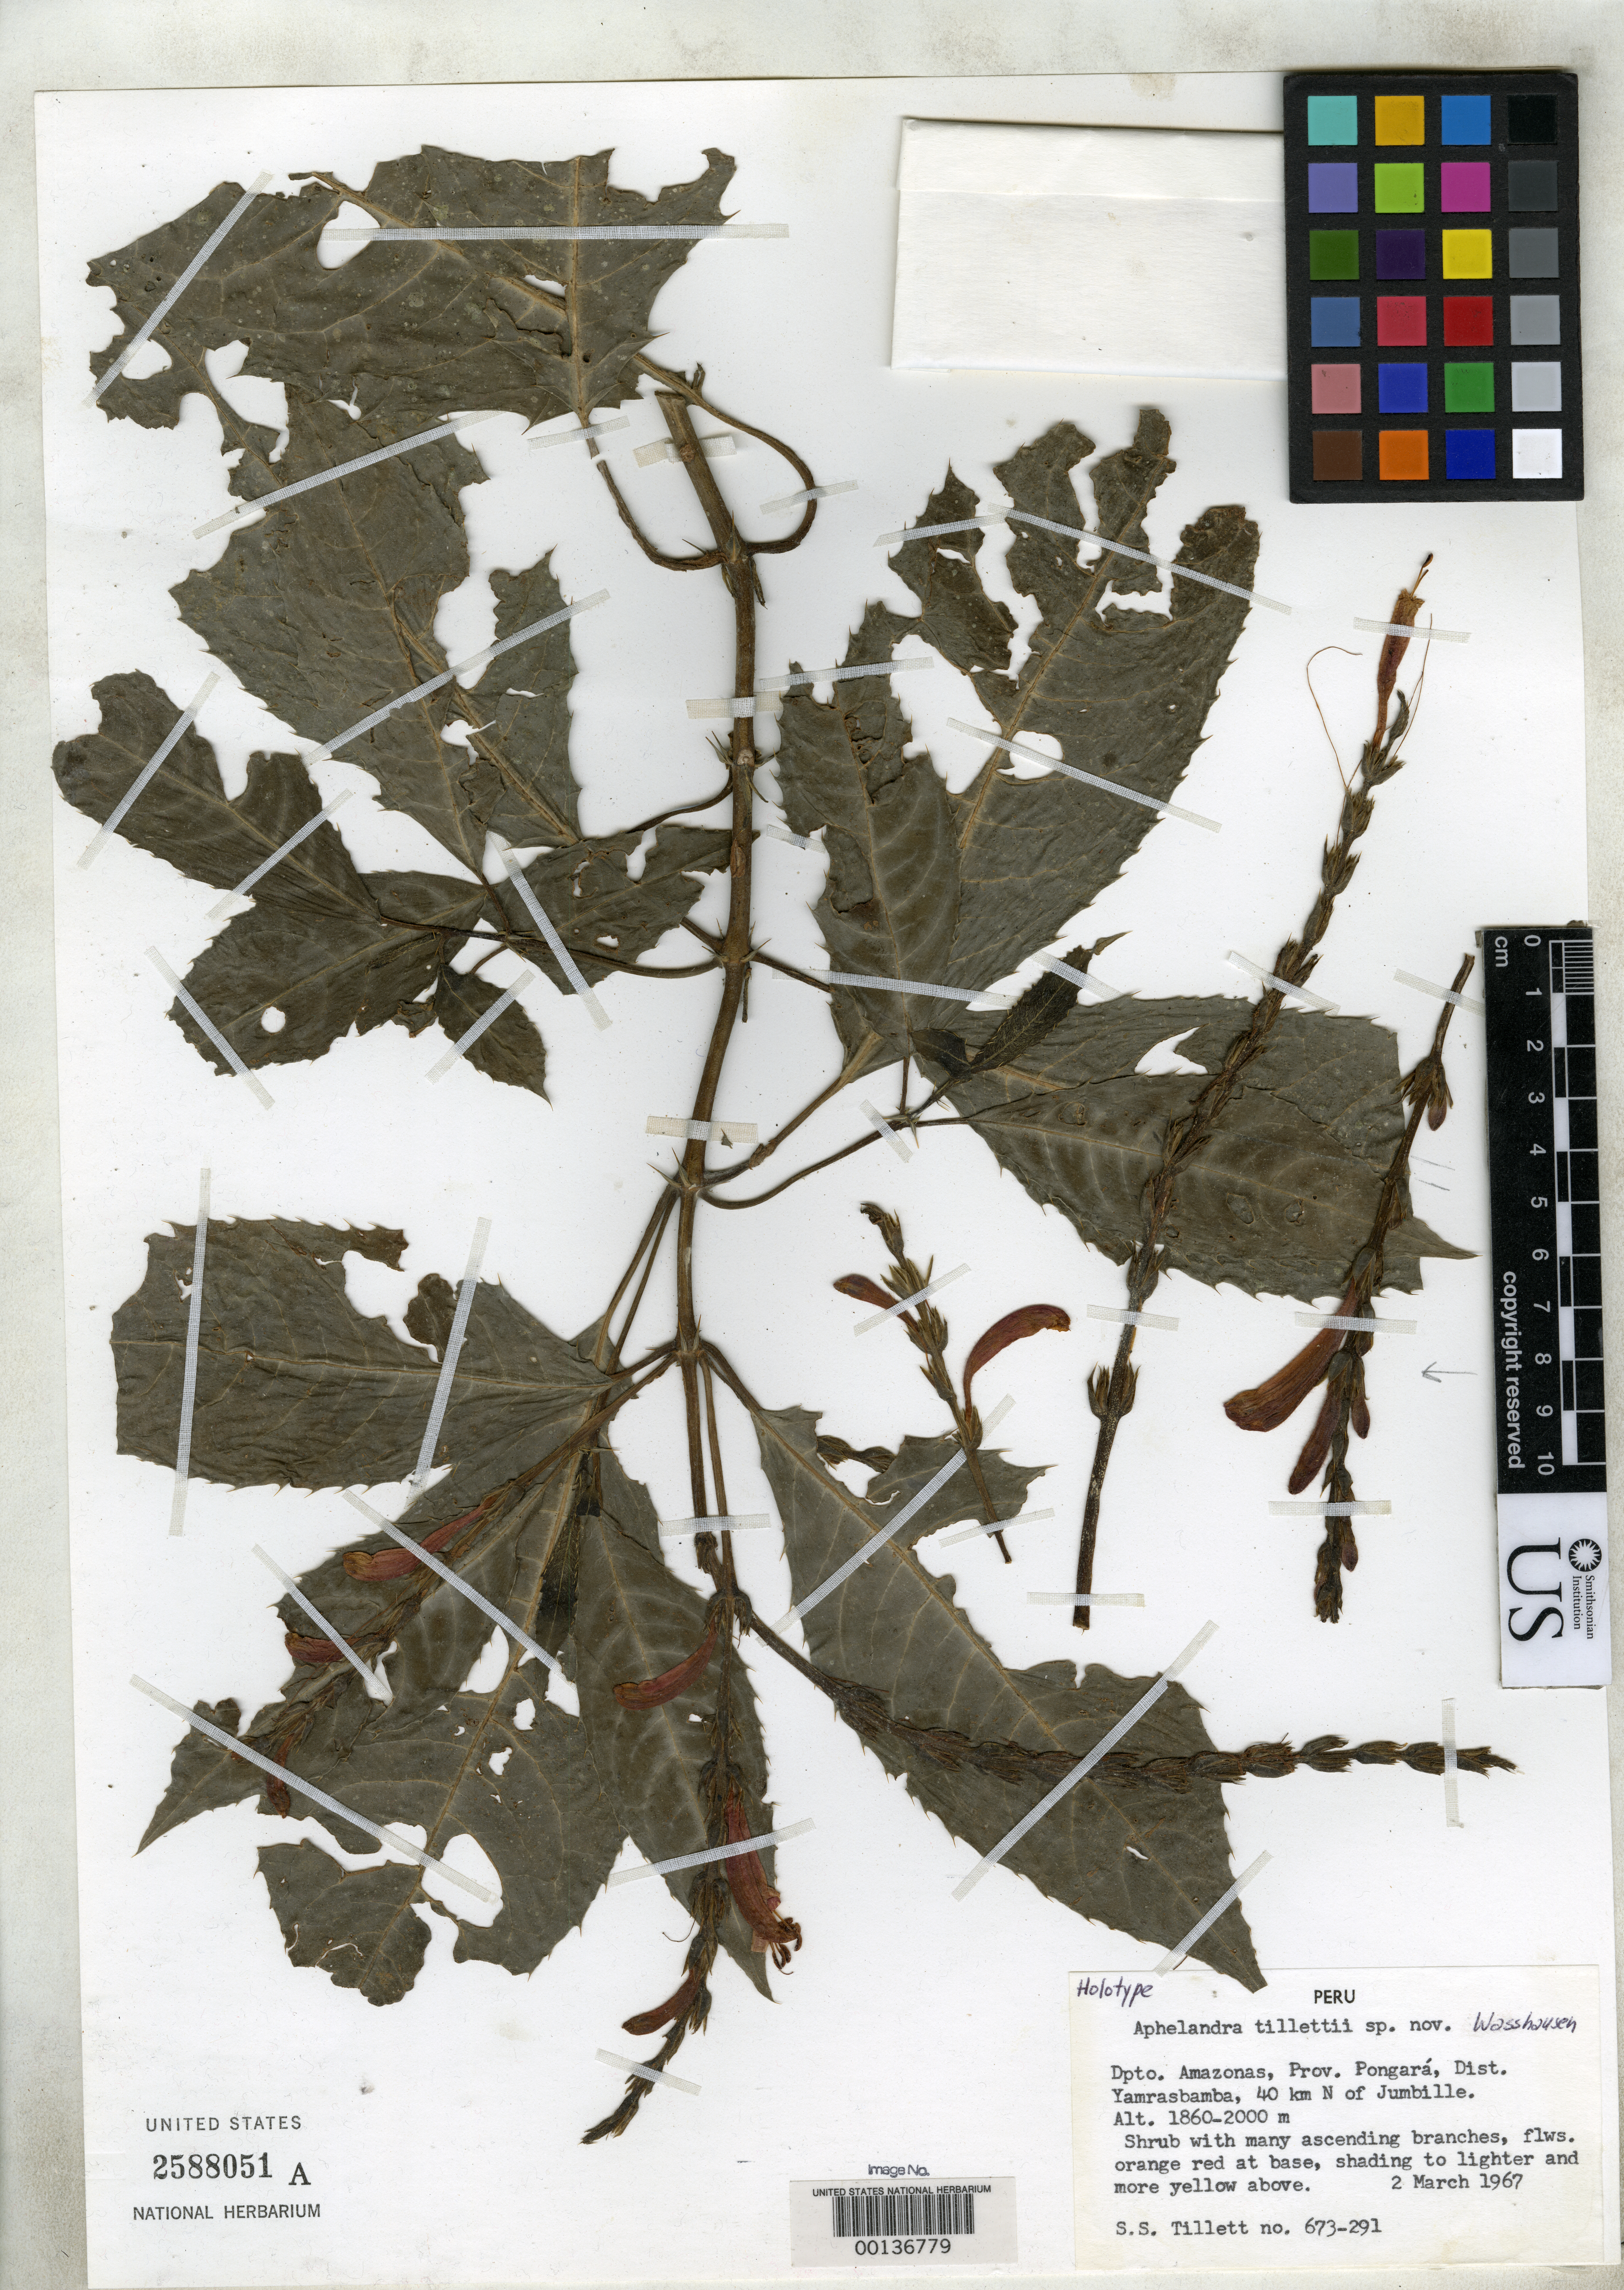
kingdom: Plantae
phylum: Tracheophyta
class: Magnoliopsida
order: Lamiales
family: Acanthaceae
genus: Aphelandra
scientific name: Aphelandra tillettii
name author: Wassh.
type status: Holotype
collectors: S. S. Tillett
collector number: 673-291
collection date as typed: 02 Mar 1967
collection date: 1967-03-02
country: Peru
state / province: Amazonas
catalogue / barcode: US 2588051A